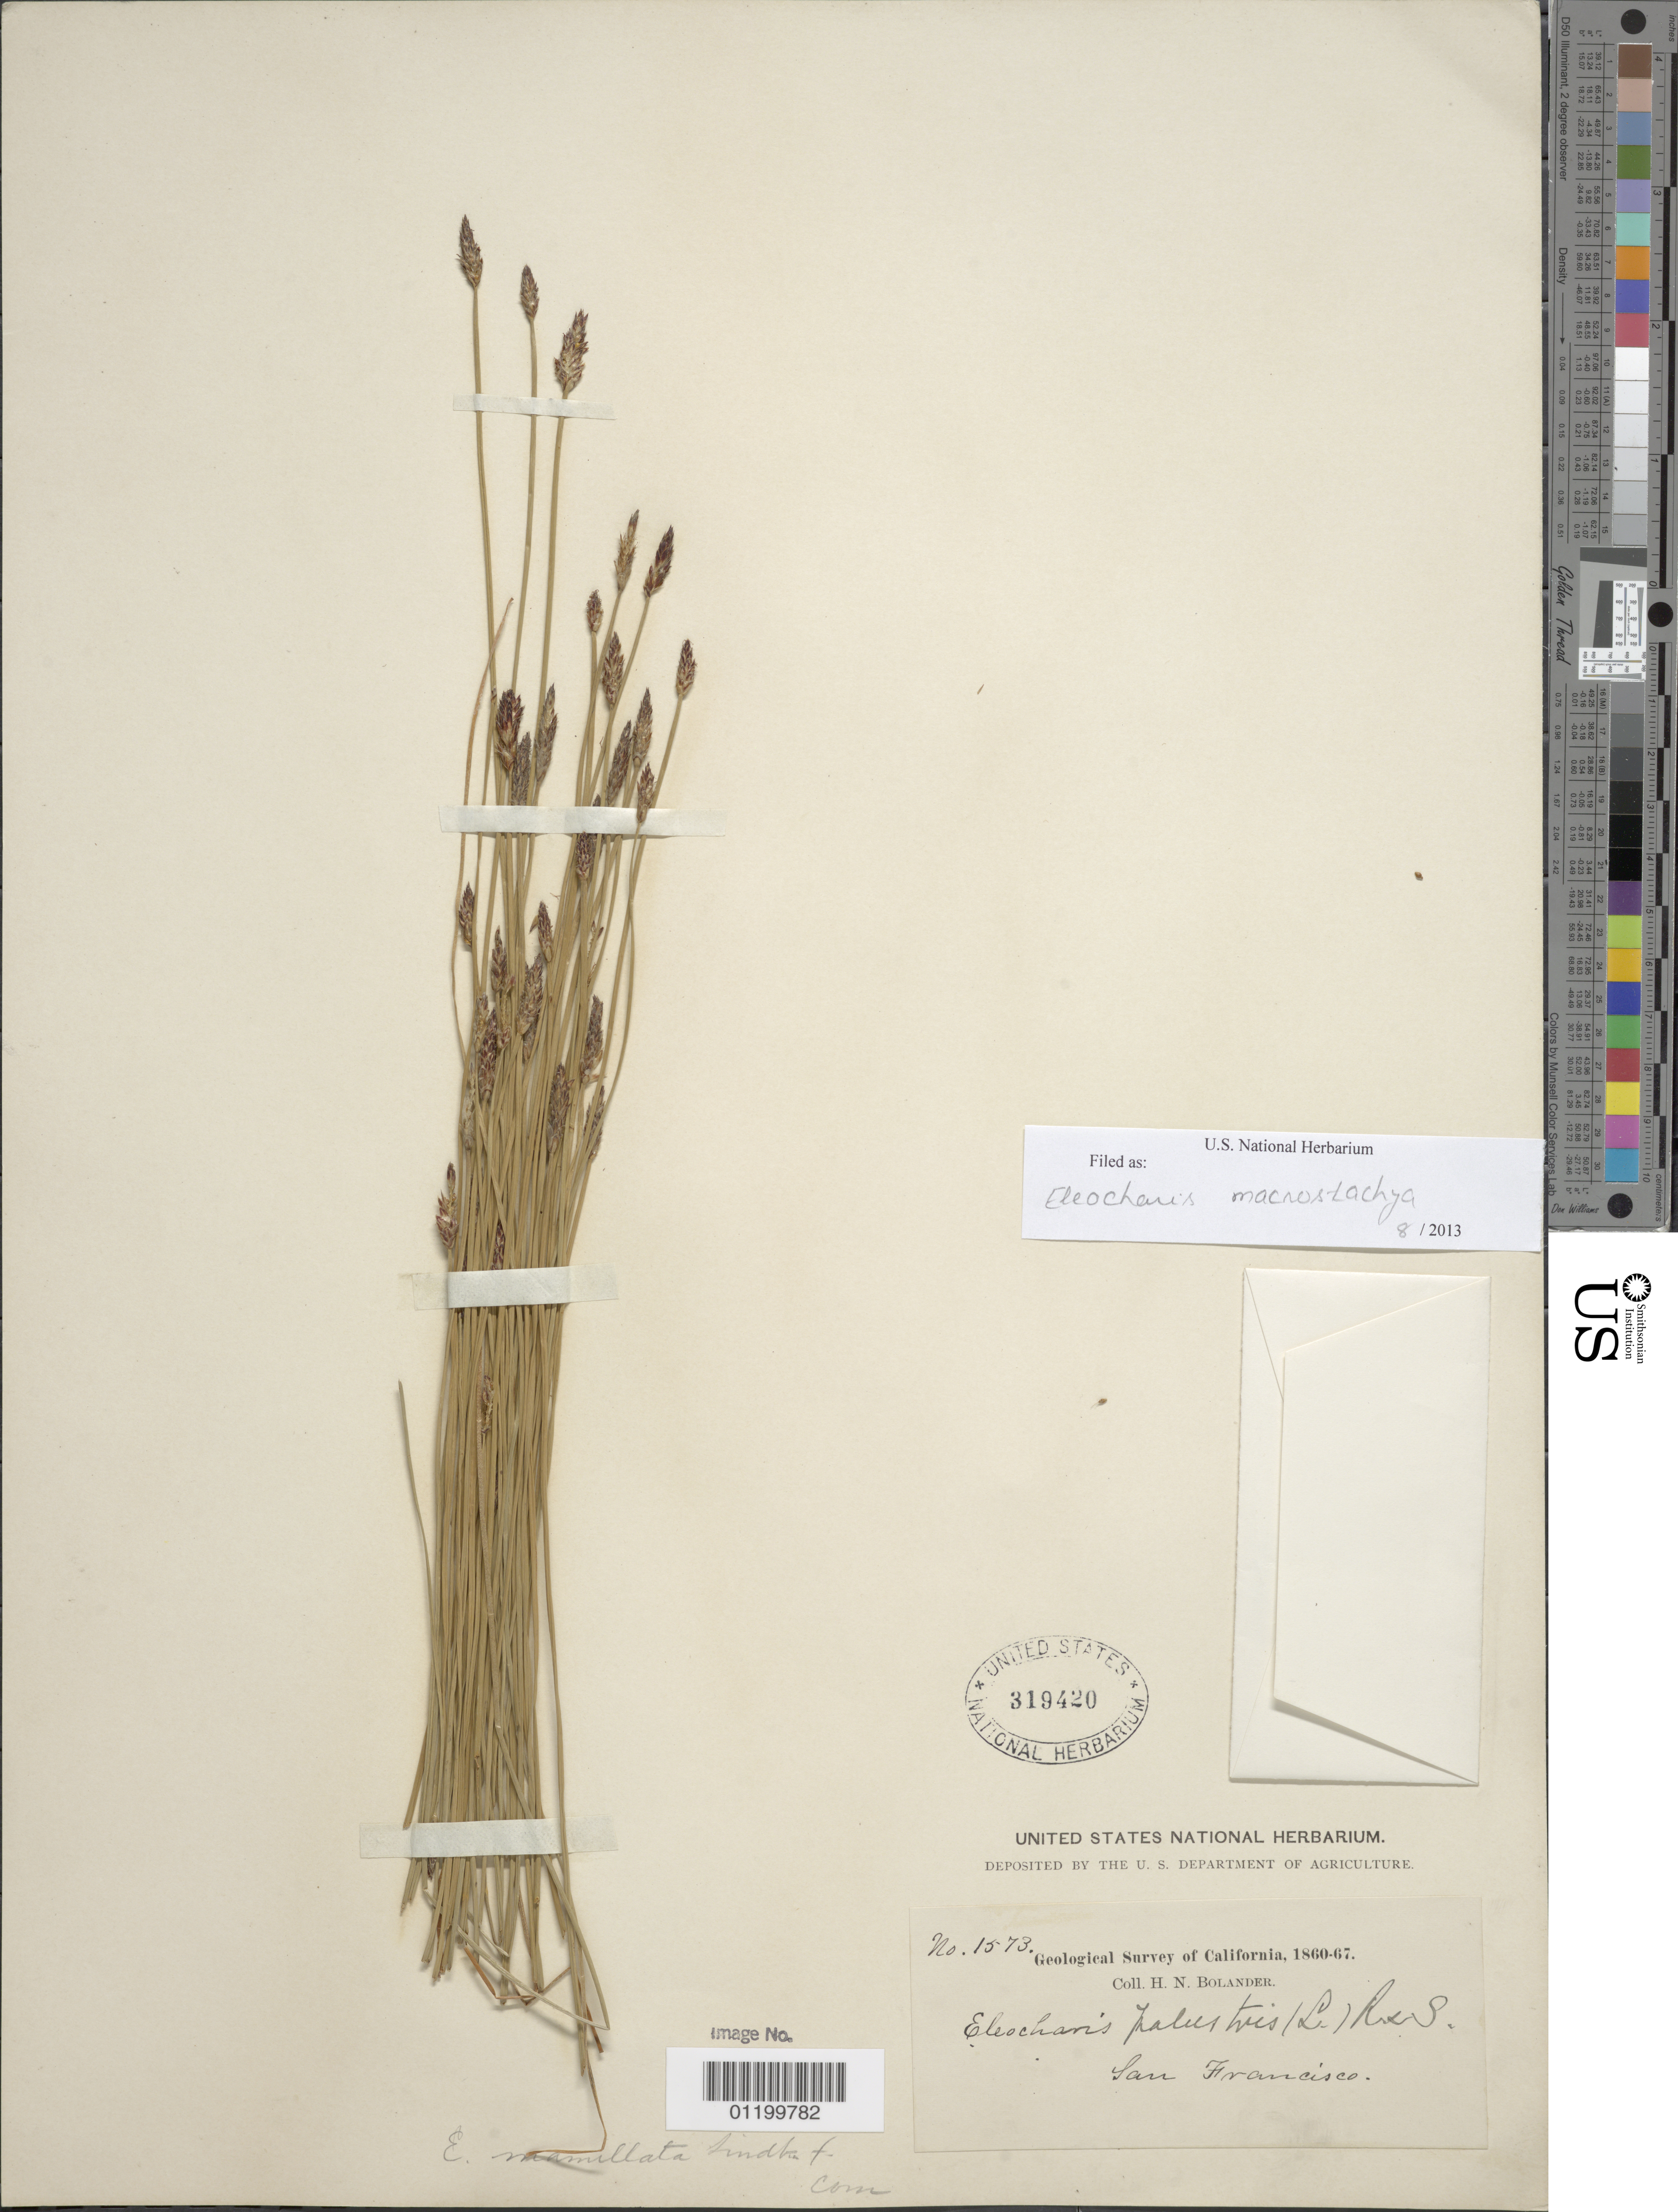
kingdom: Plantae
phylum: Tracheophyta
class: Liliopsida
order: Poales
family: Cyperaceae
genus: Eleocharis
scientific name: Eleocharis macrostachya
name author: Britton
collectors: H. Bolander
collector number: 1573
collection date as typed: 1860 to -- --- 1867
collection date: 1860/1867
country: United States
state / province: California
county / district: San Francisco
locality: San Francisco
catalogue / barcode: US 319420